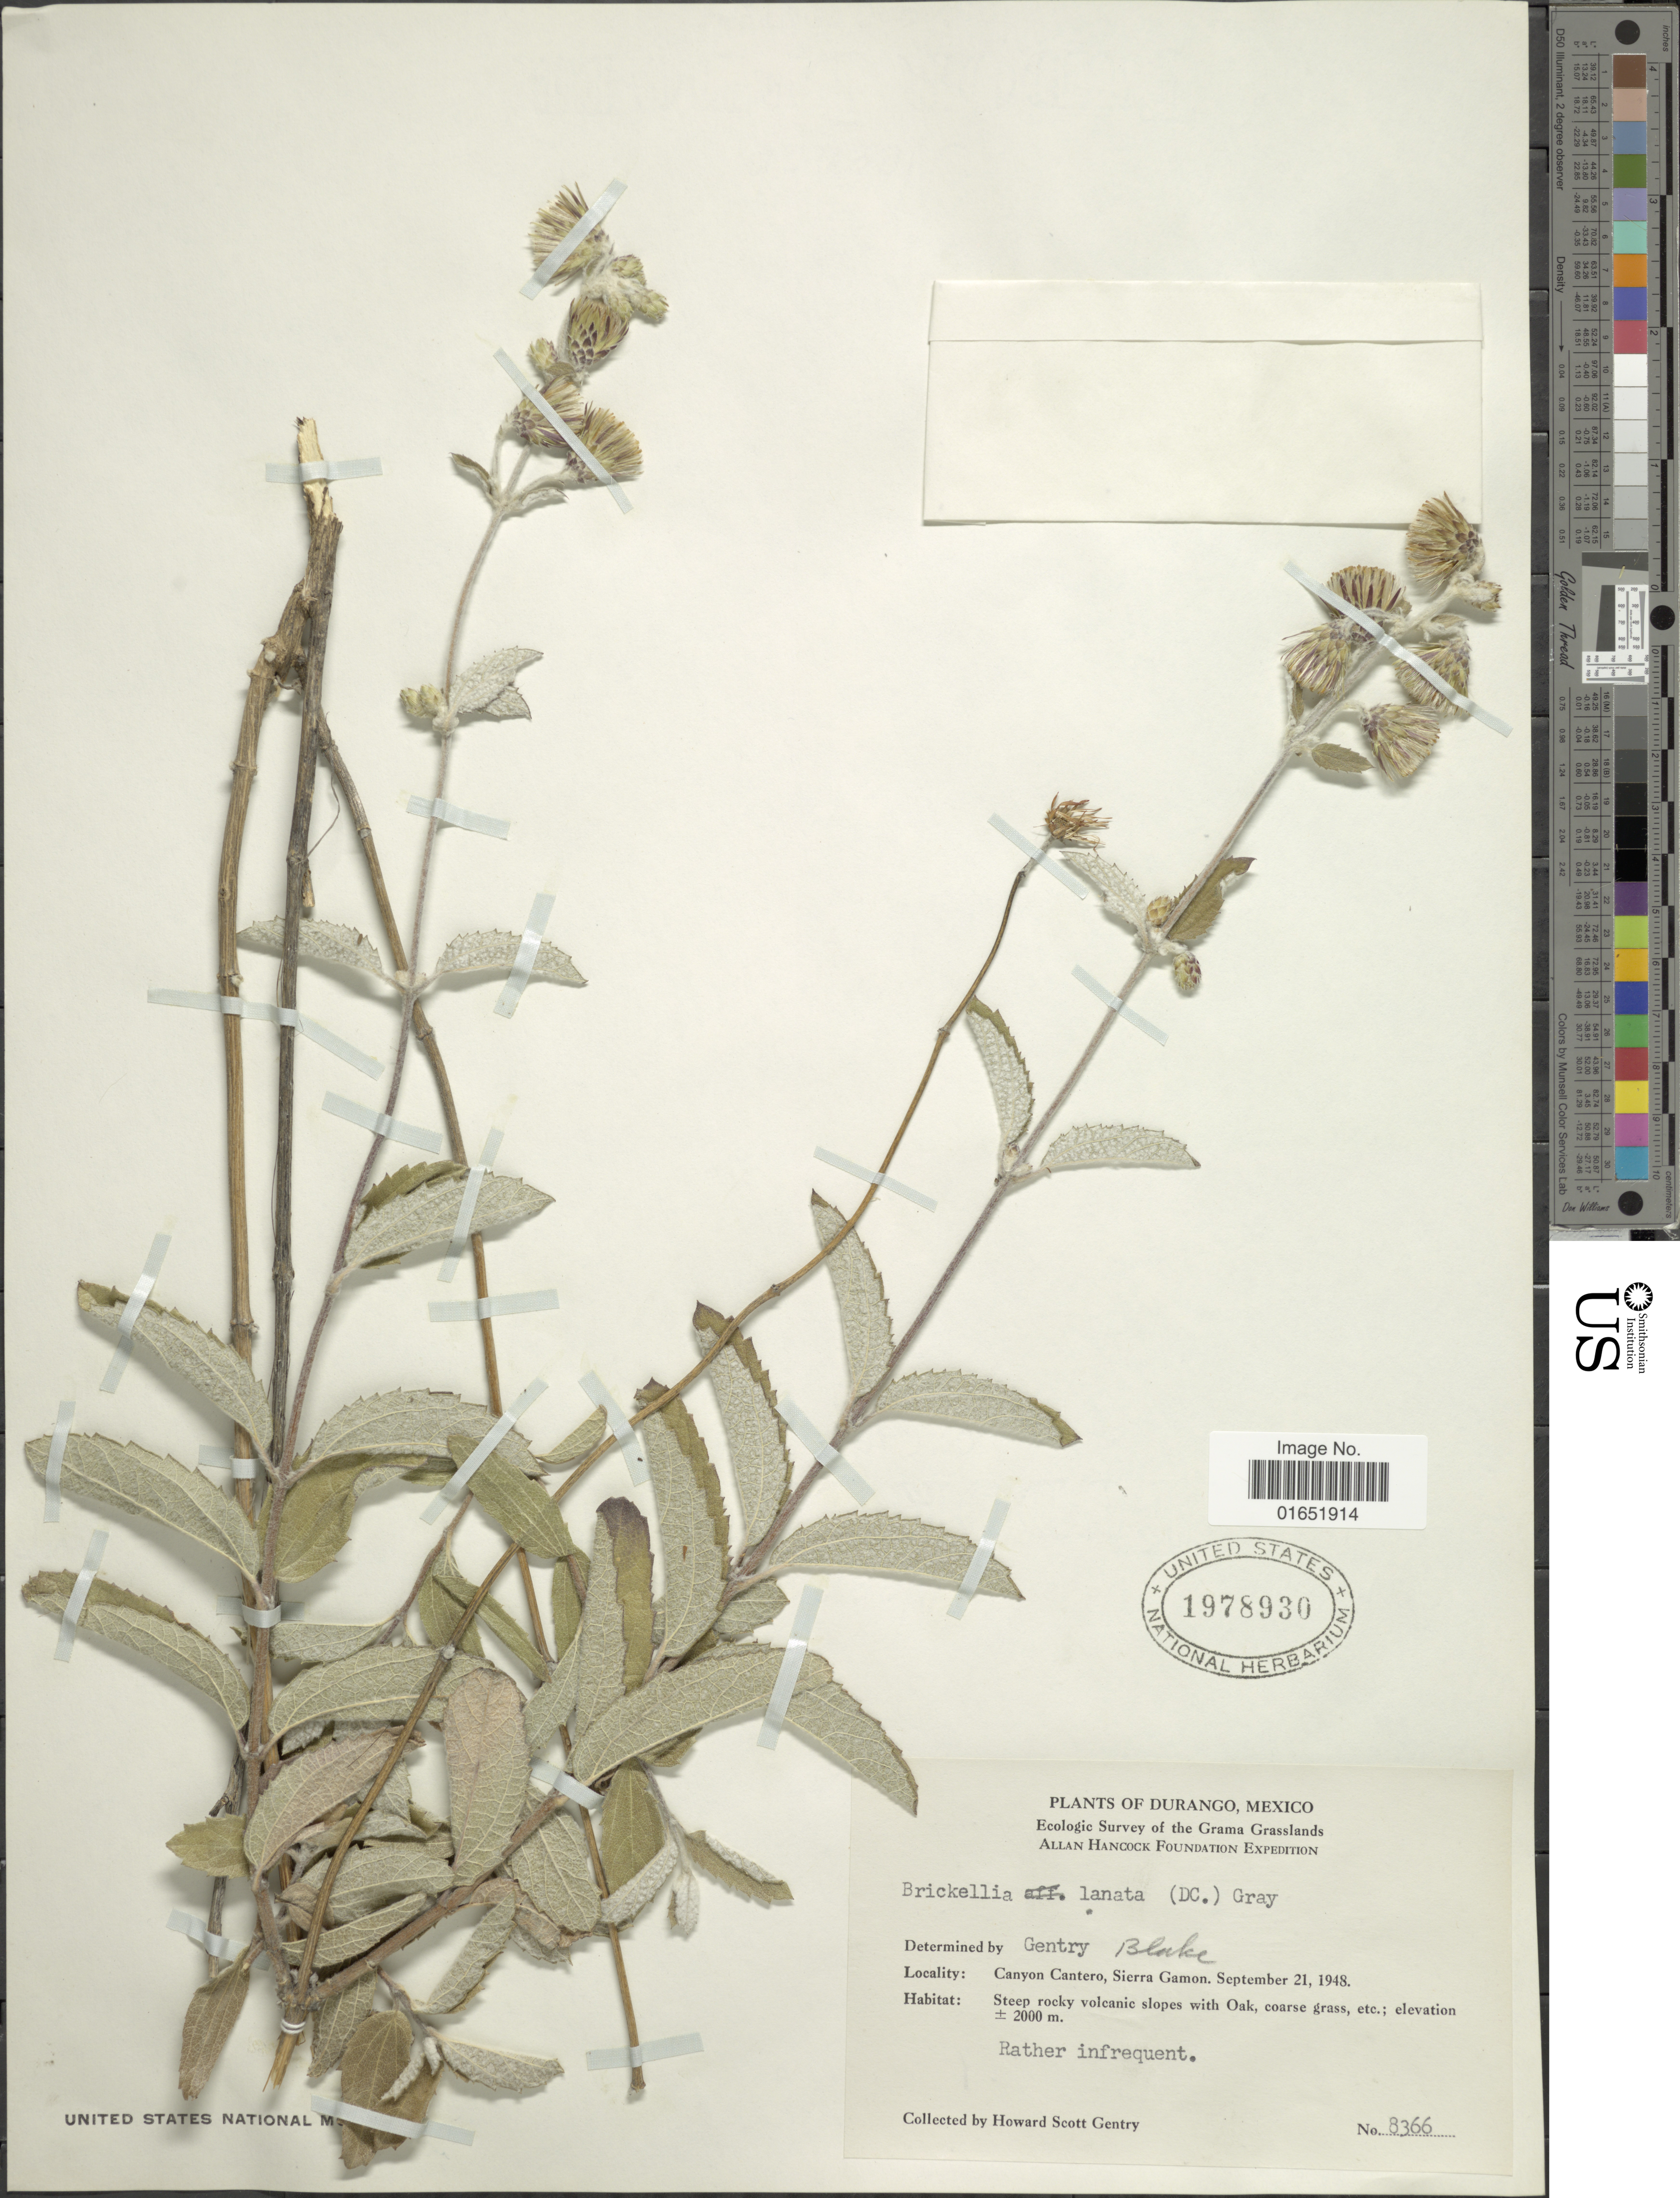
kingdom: Plantae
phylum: Tracheophyta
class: Magnoliopsida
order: Asterales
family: Asteraceae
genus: Brickellia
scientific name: Brickellia lanata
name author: (DC.) A. Gray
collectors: H. S. Gentry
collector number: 8366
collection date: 1948-09-21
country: Mexico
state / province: Durango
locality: Canyon Cantero, Sierra Gamon, Steep rocky volcanic slopes with Oak, coarse grass, etc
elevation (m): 2000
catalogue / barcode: US 1978930